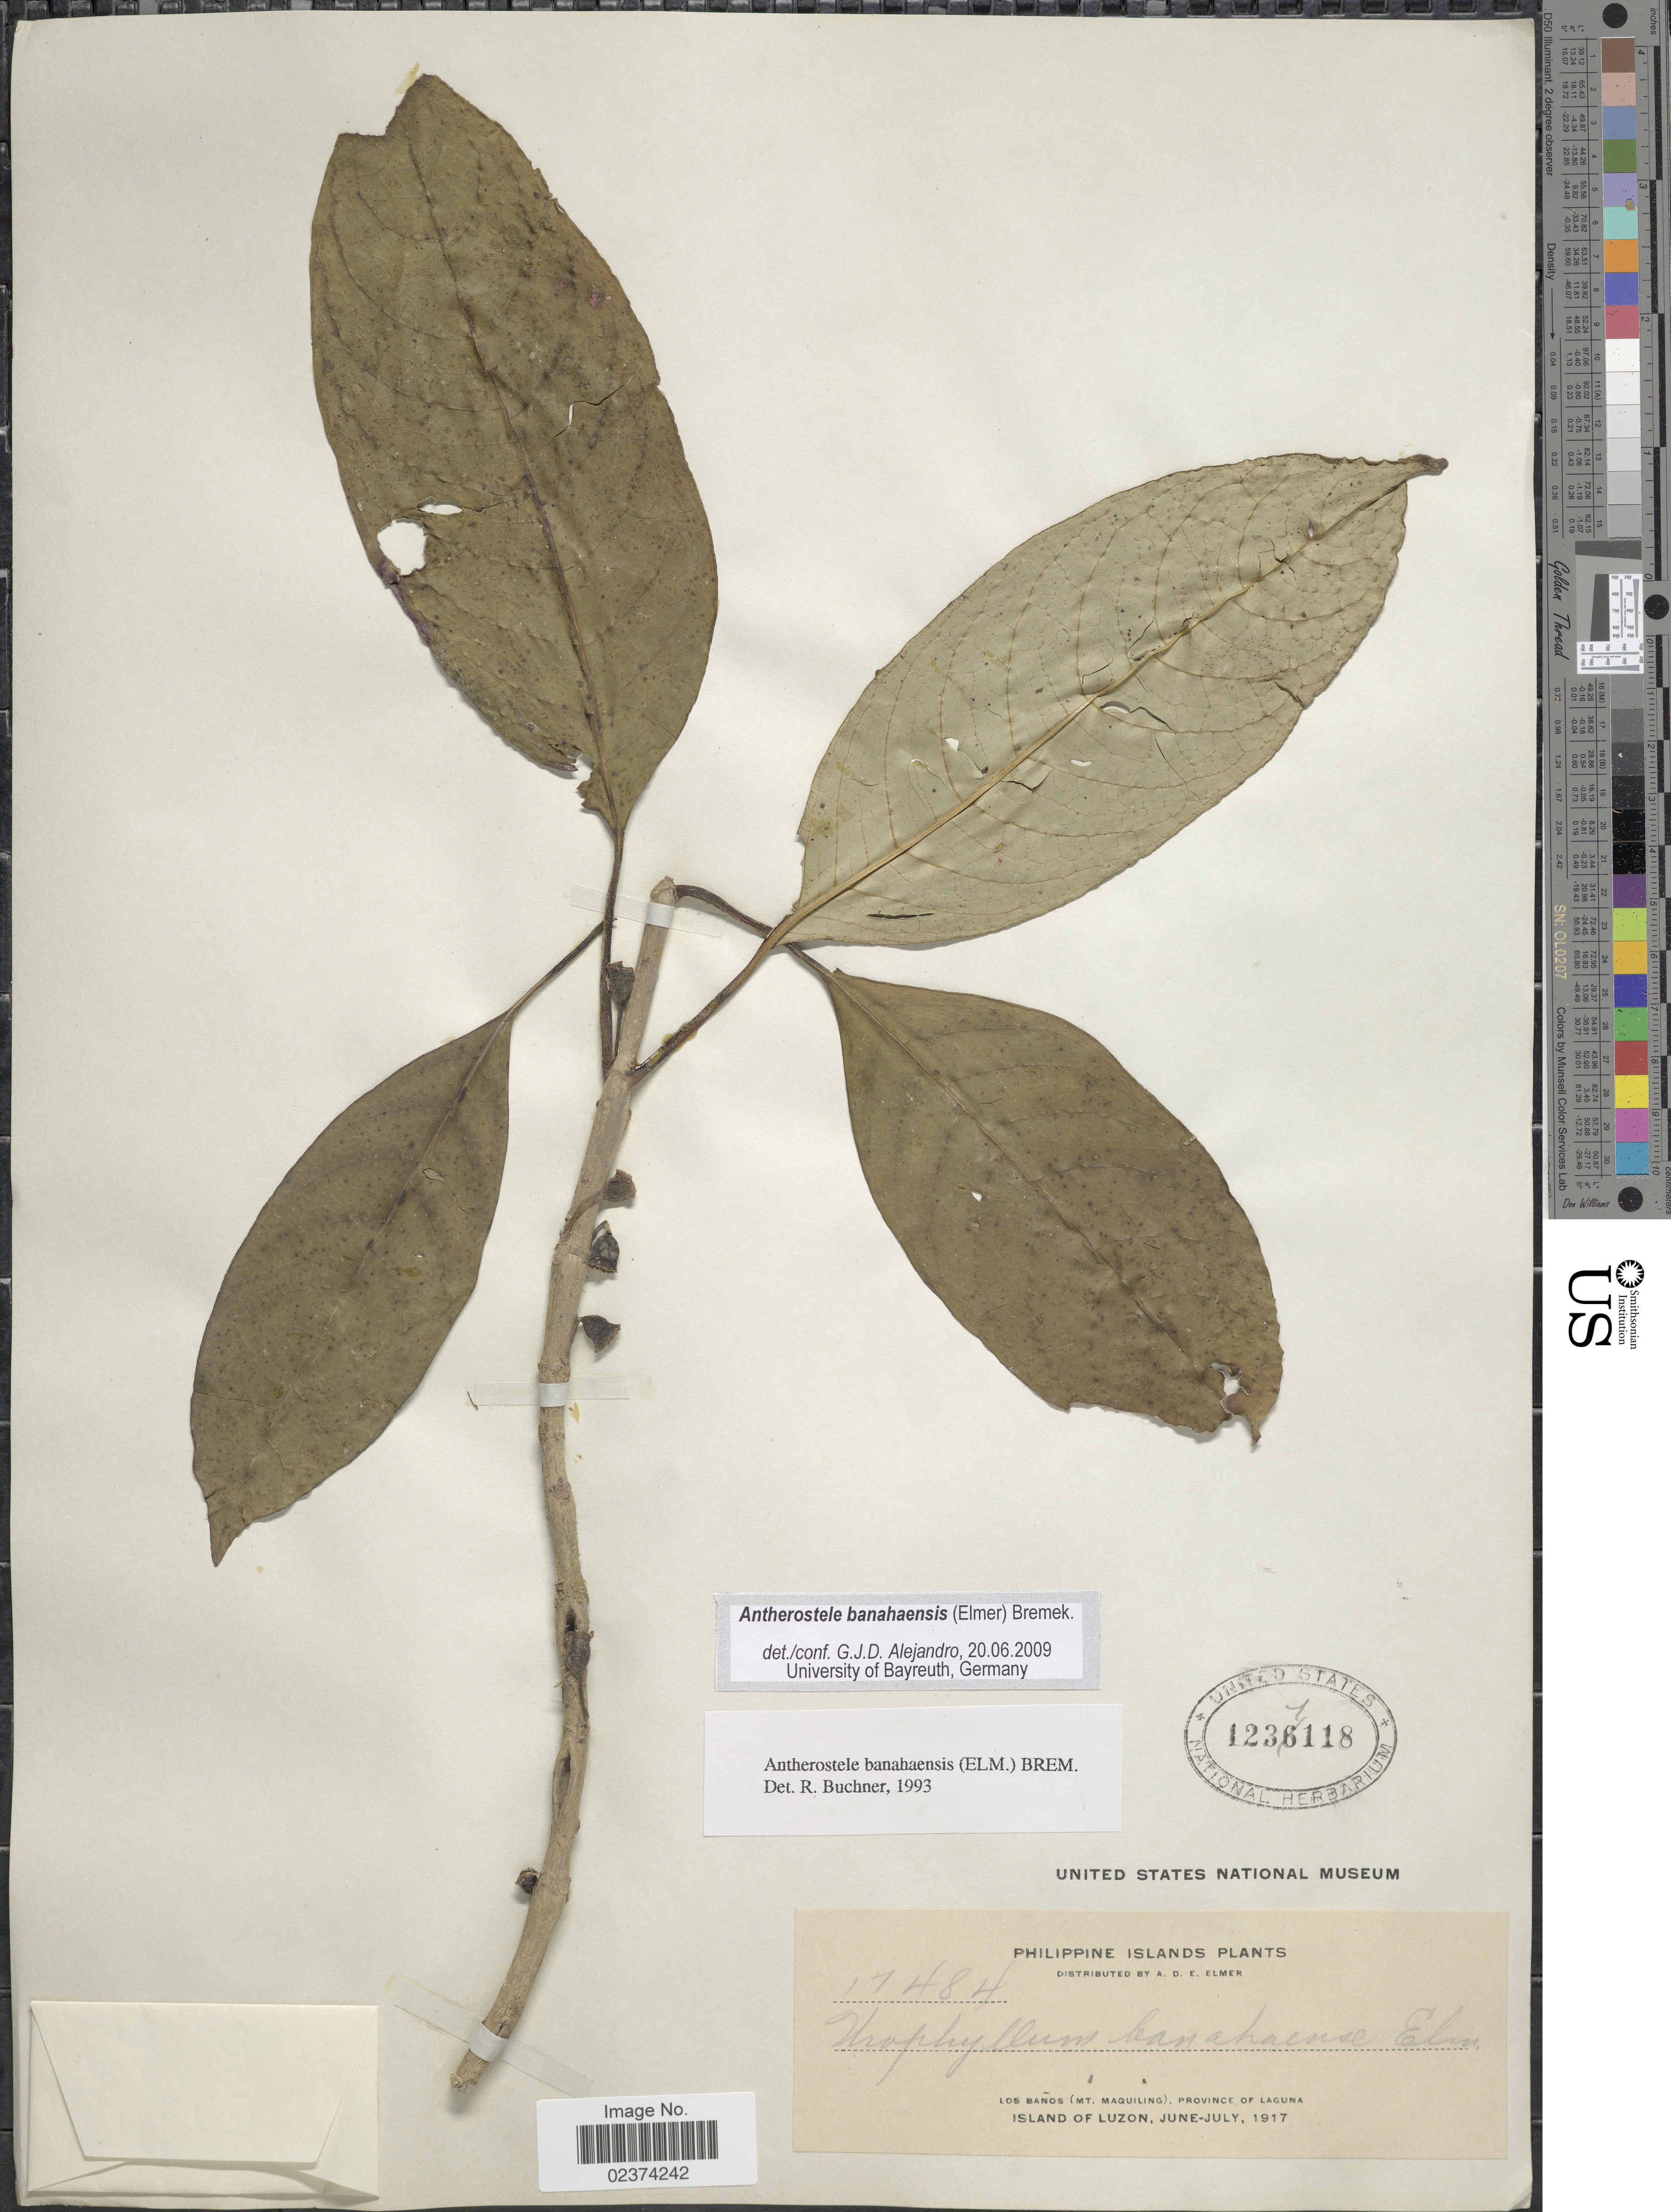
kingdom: Plantae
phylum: Tracheophyta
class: Magnoliopsida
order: Gentianales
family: Rubiaceae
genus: Antherostele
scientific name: Antherostele banahaensis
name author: (Elmer) Bremek.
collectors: A. D. E. Elmer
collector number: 17484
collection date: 1917-06/1917-07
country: Philippines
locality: Philippine Islands. Los Baños (Mt. Maquiling), Province of Laguna. Island of Luzon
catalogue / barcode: US 1237118